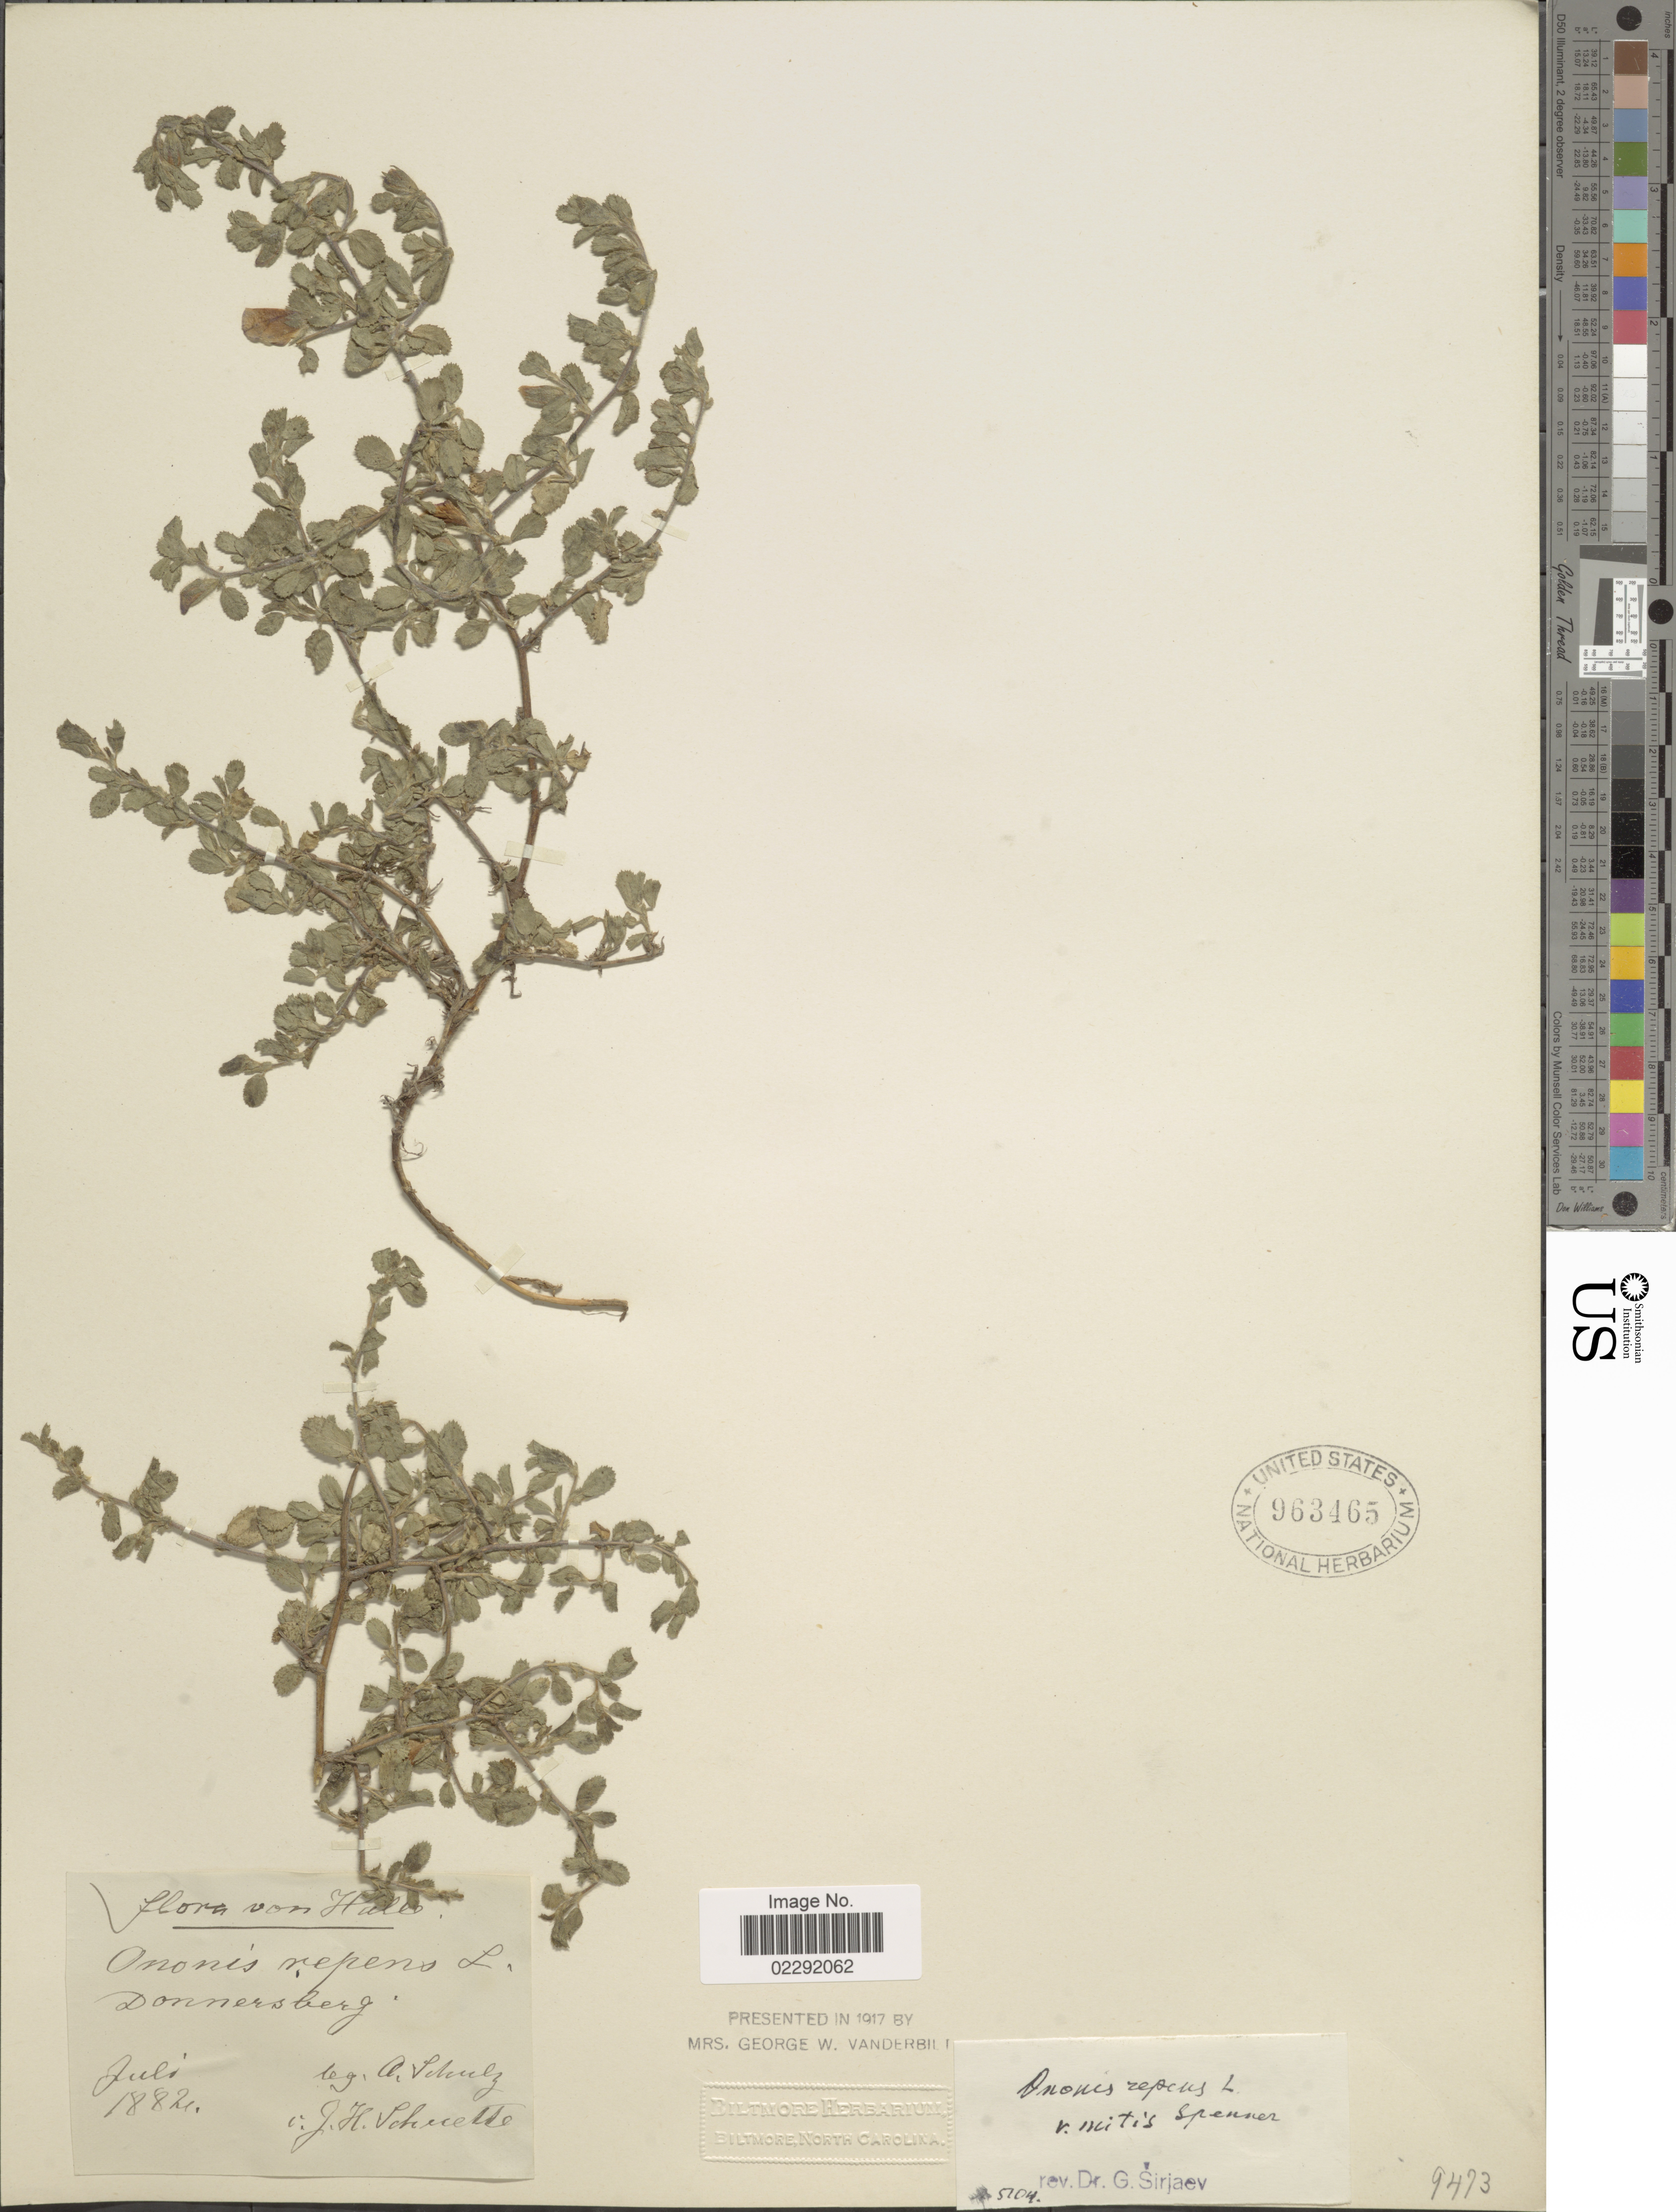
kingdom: Plantae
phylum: Tracheophyta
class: Magnoliopsida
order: Fabales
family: Fabaceae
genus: Ononis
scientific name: Ononis repens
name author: L.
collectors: A. Schulz & J. Scherette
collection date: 1882-07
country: Germany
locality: Hiello [interpreted] [illegible text], Donnersberg.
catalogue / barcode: US 963465